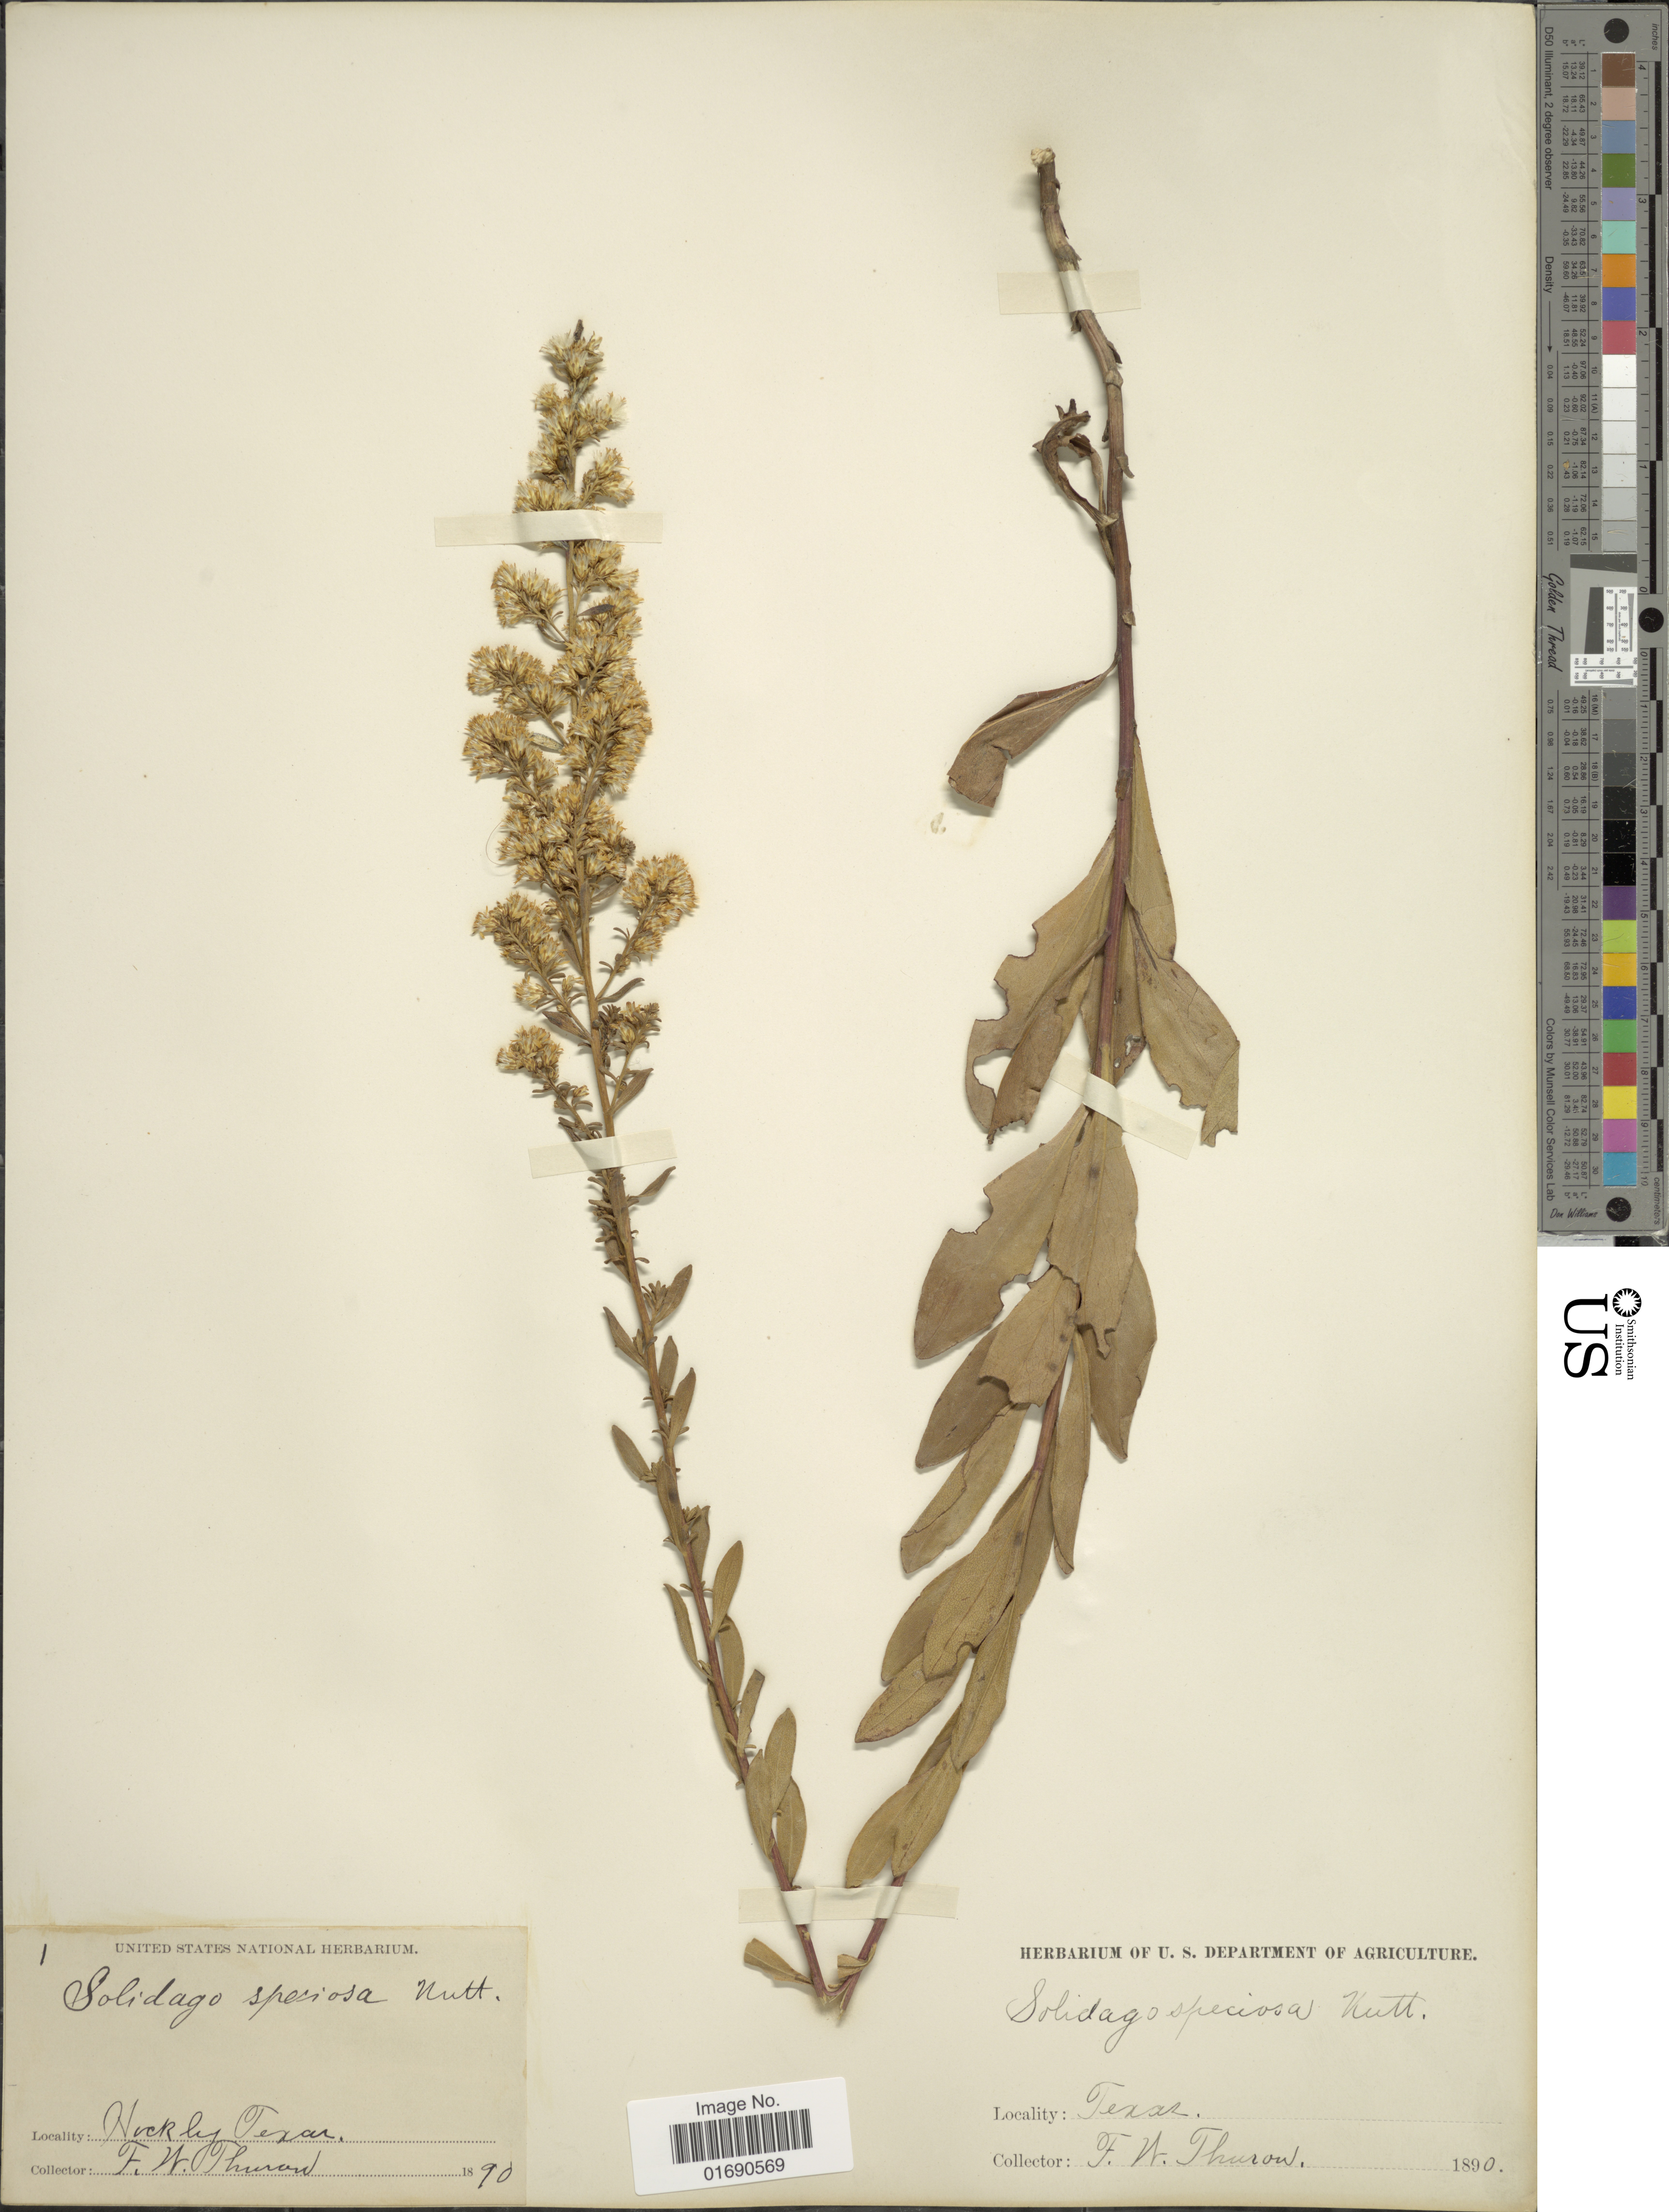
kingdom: Plantae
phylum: Tracheophyta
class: Magnoliopsida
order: Asterales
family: Asteraceae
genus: Solidago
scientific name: Solidago speciosa var. angustata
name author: Torr. & A. Gray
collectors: F. W. Thurow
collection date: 1890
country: United States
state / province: Texas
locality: Hockley